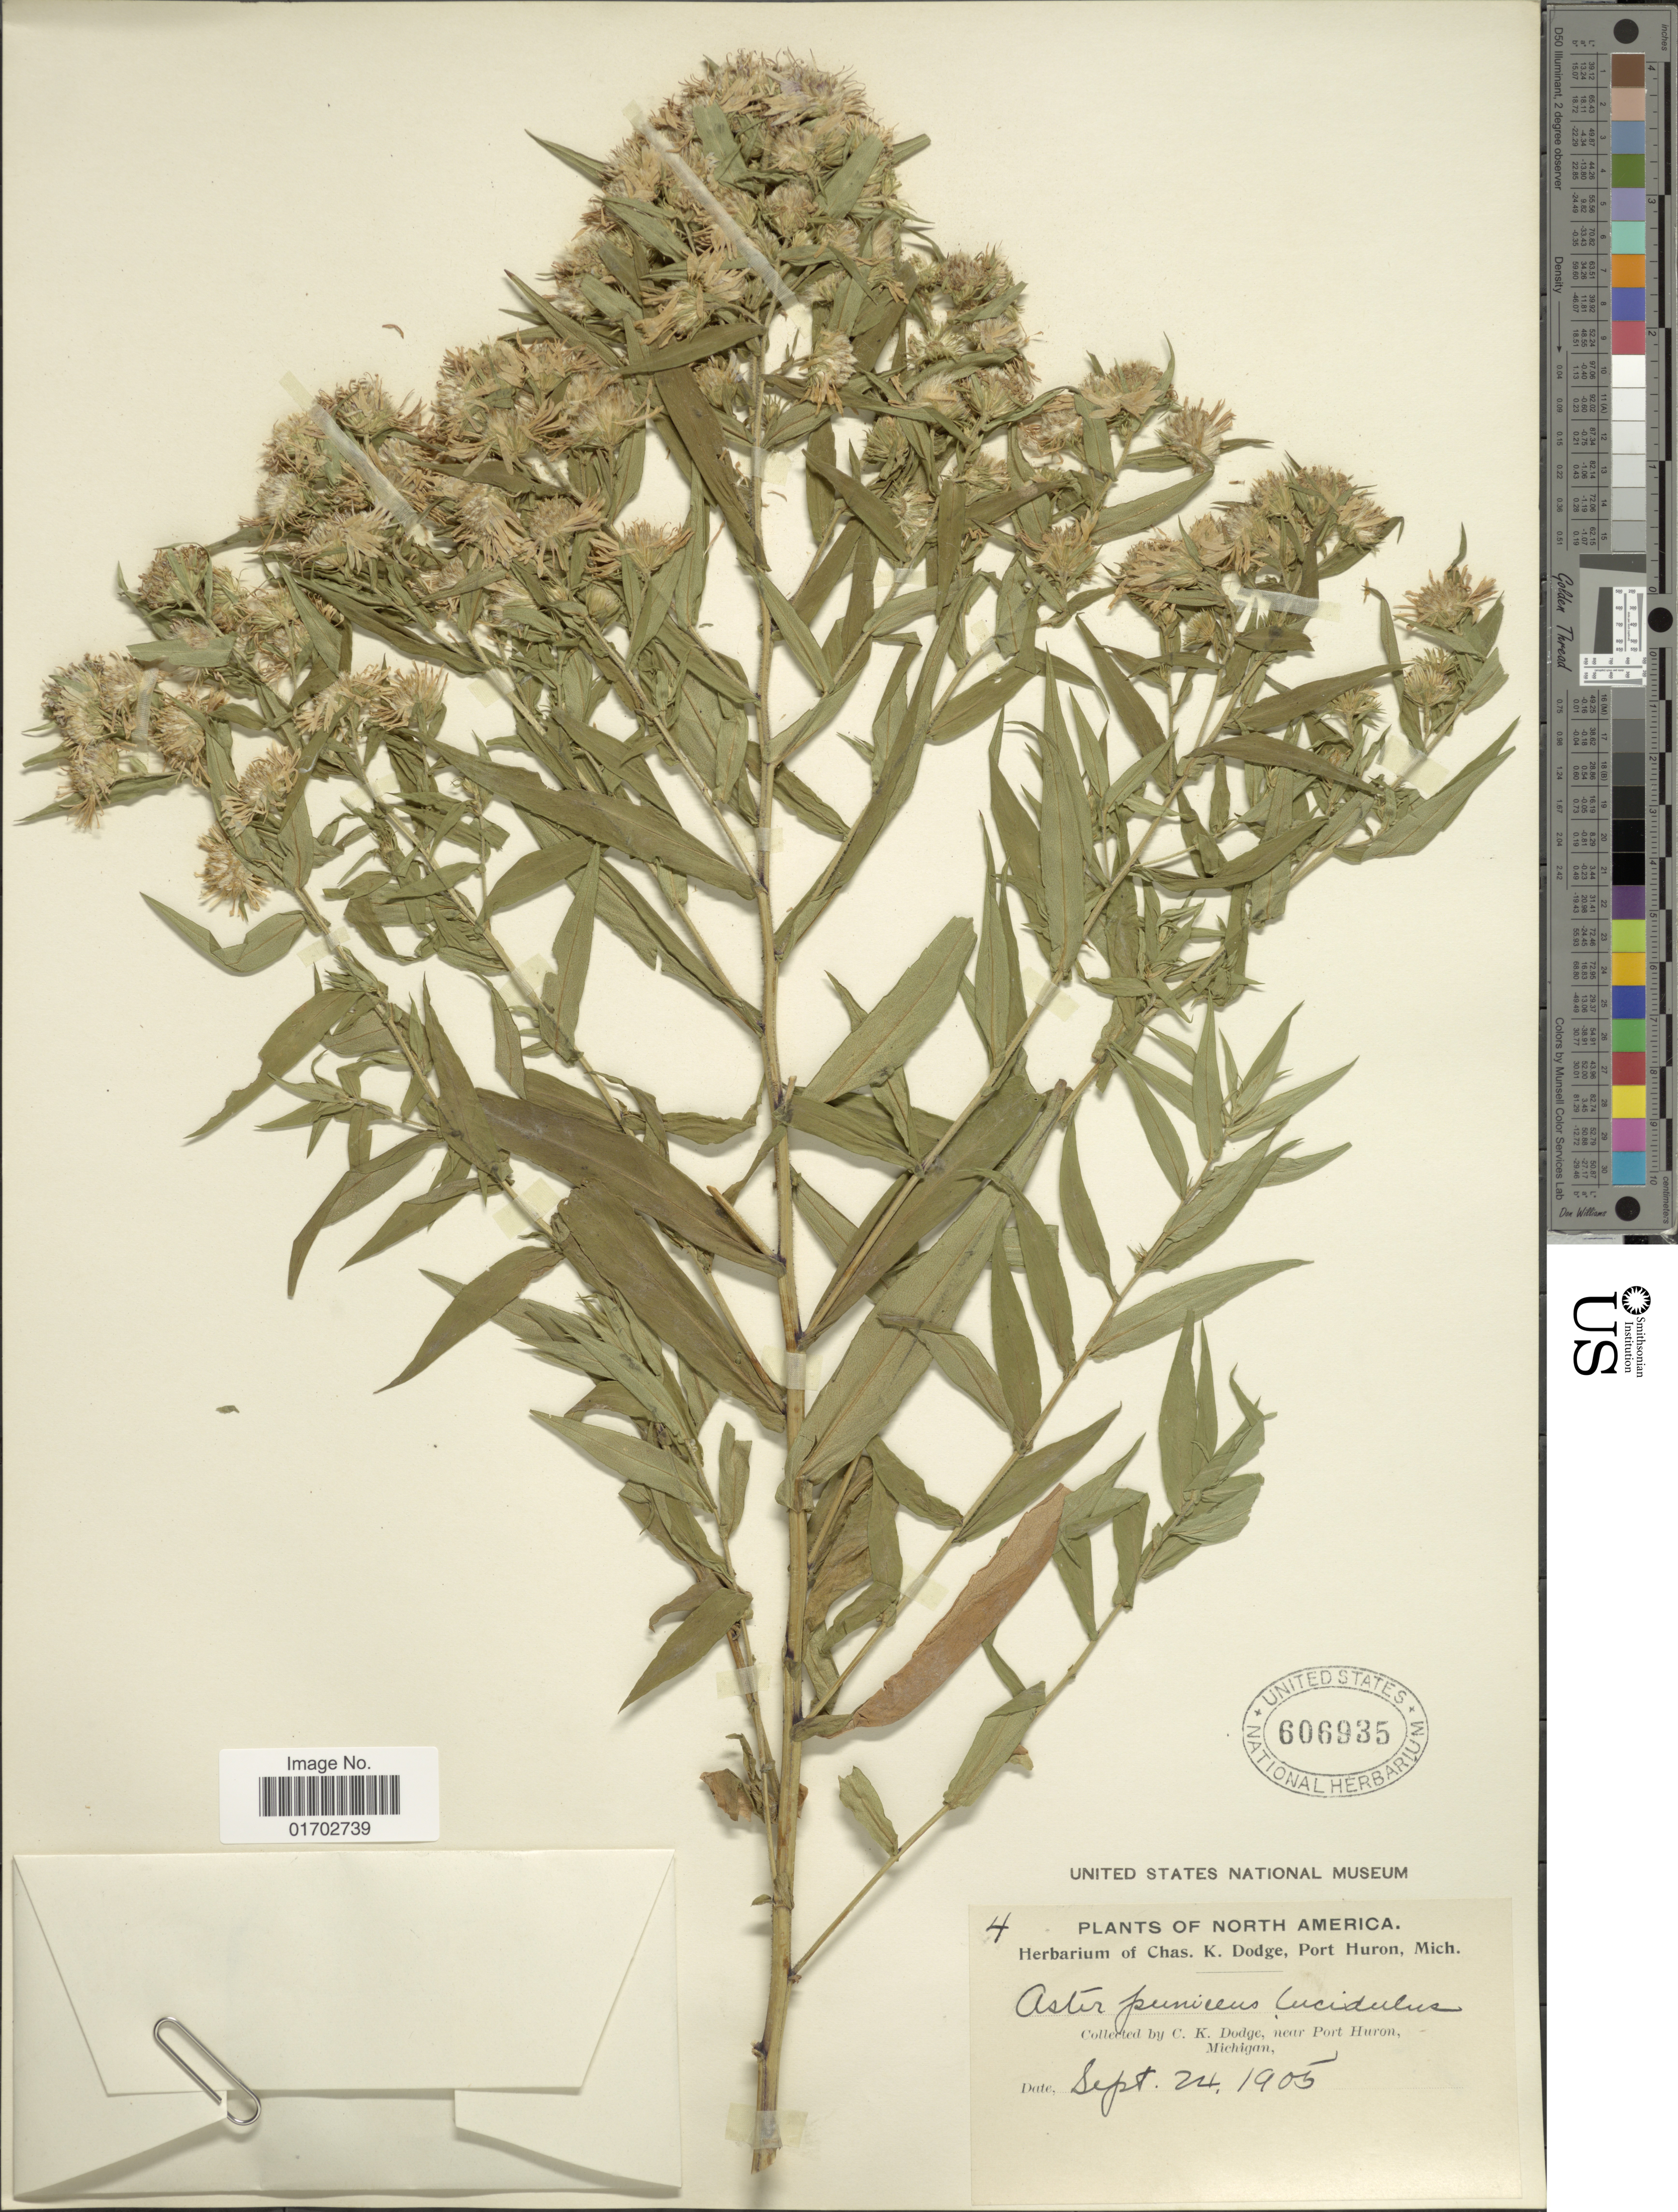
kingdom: Plantae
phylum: Tracheophyta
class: Magnoliopsida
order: Asterales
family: Asteraceae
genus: Symphyotrichum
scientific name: Symphyotrichum firmum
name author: (Nees) G.L. Nesom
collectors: C. Dodge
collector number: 4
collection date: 1905-09-24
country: United States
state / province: Michigan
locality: Near Port Huron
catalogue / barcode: US 606935